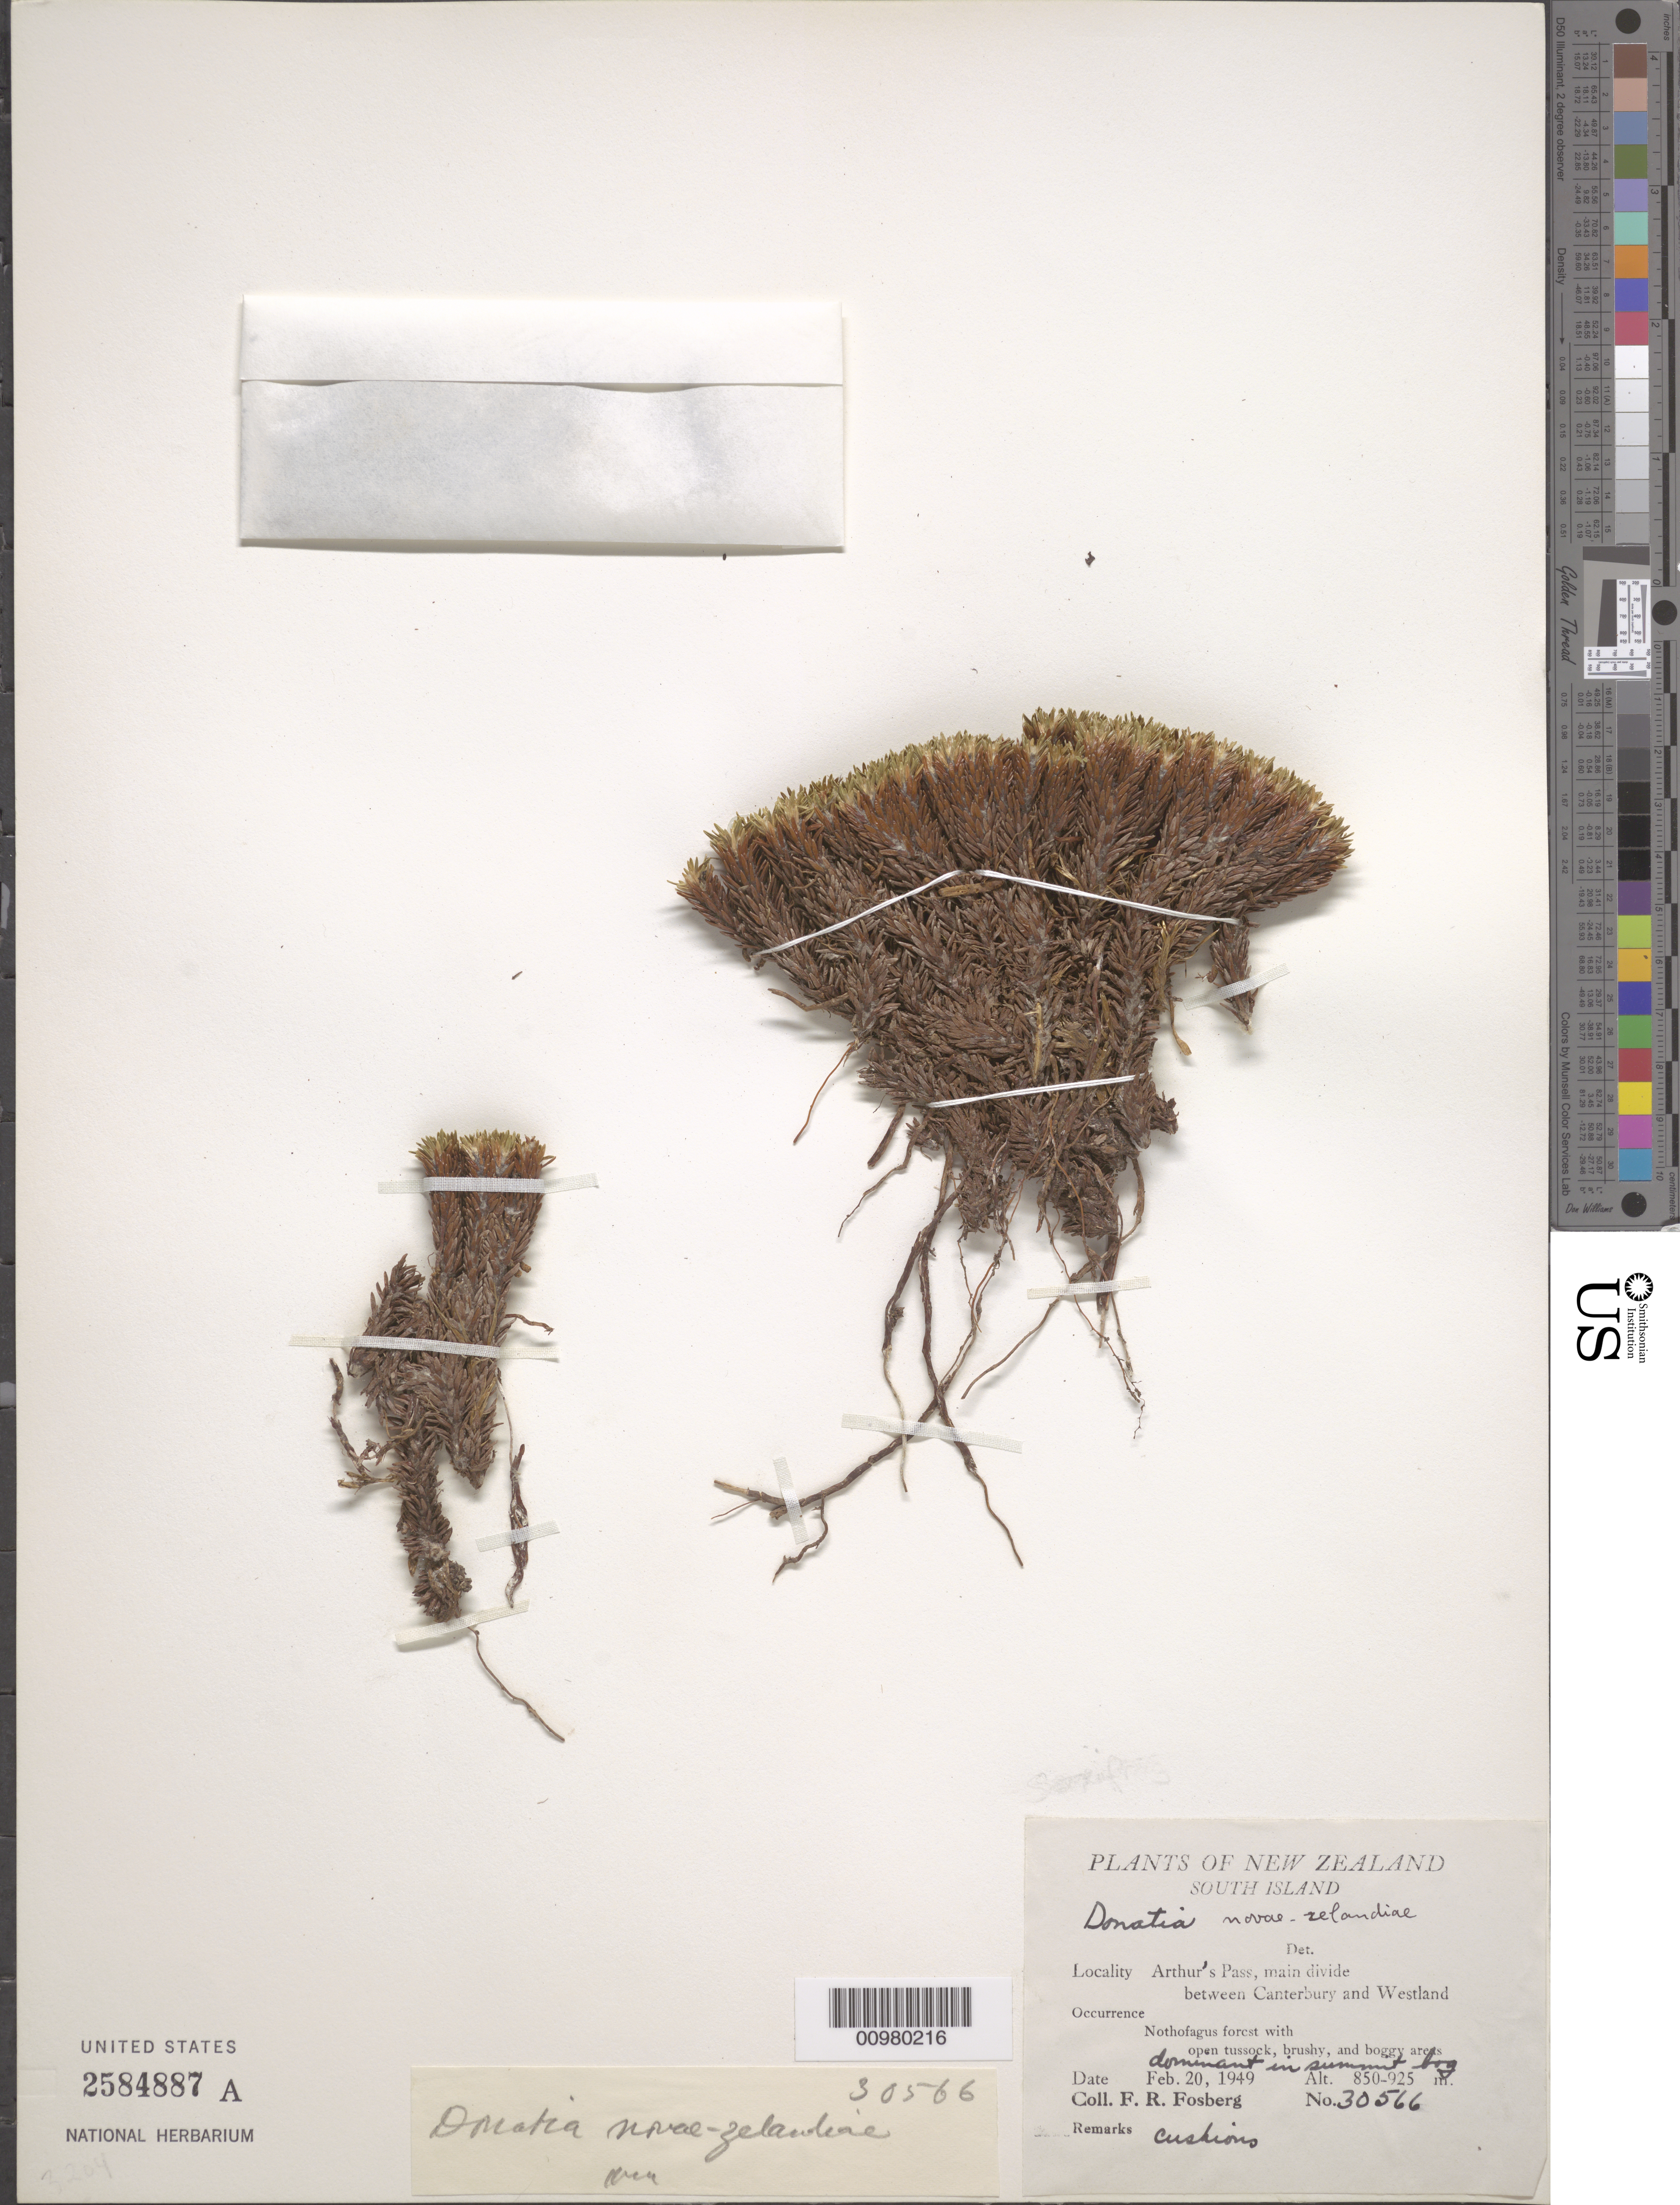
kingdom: Plantae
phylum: Tracheophyta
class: Magnoliopsida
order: Asterales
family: Stylidiaceae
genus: Donatia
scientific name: Donatia novae-zelandiae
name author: Hook. f.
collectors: F. R. Fosberg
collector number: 30566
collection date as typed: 20 Feb 1949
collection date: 1949-02-20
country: New Zealand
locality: South Island, Arthur's Pass, main divide between Canterbury and Westland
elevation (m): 850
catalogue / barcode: US 2584887A